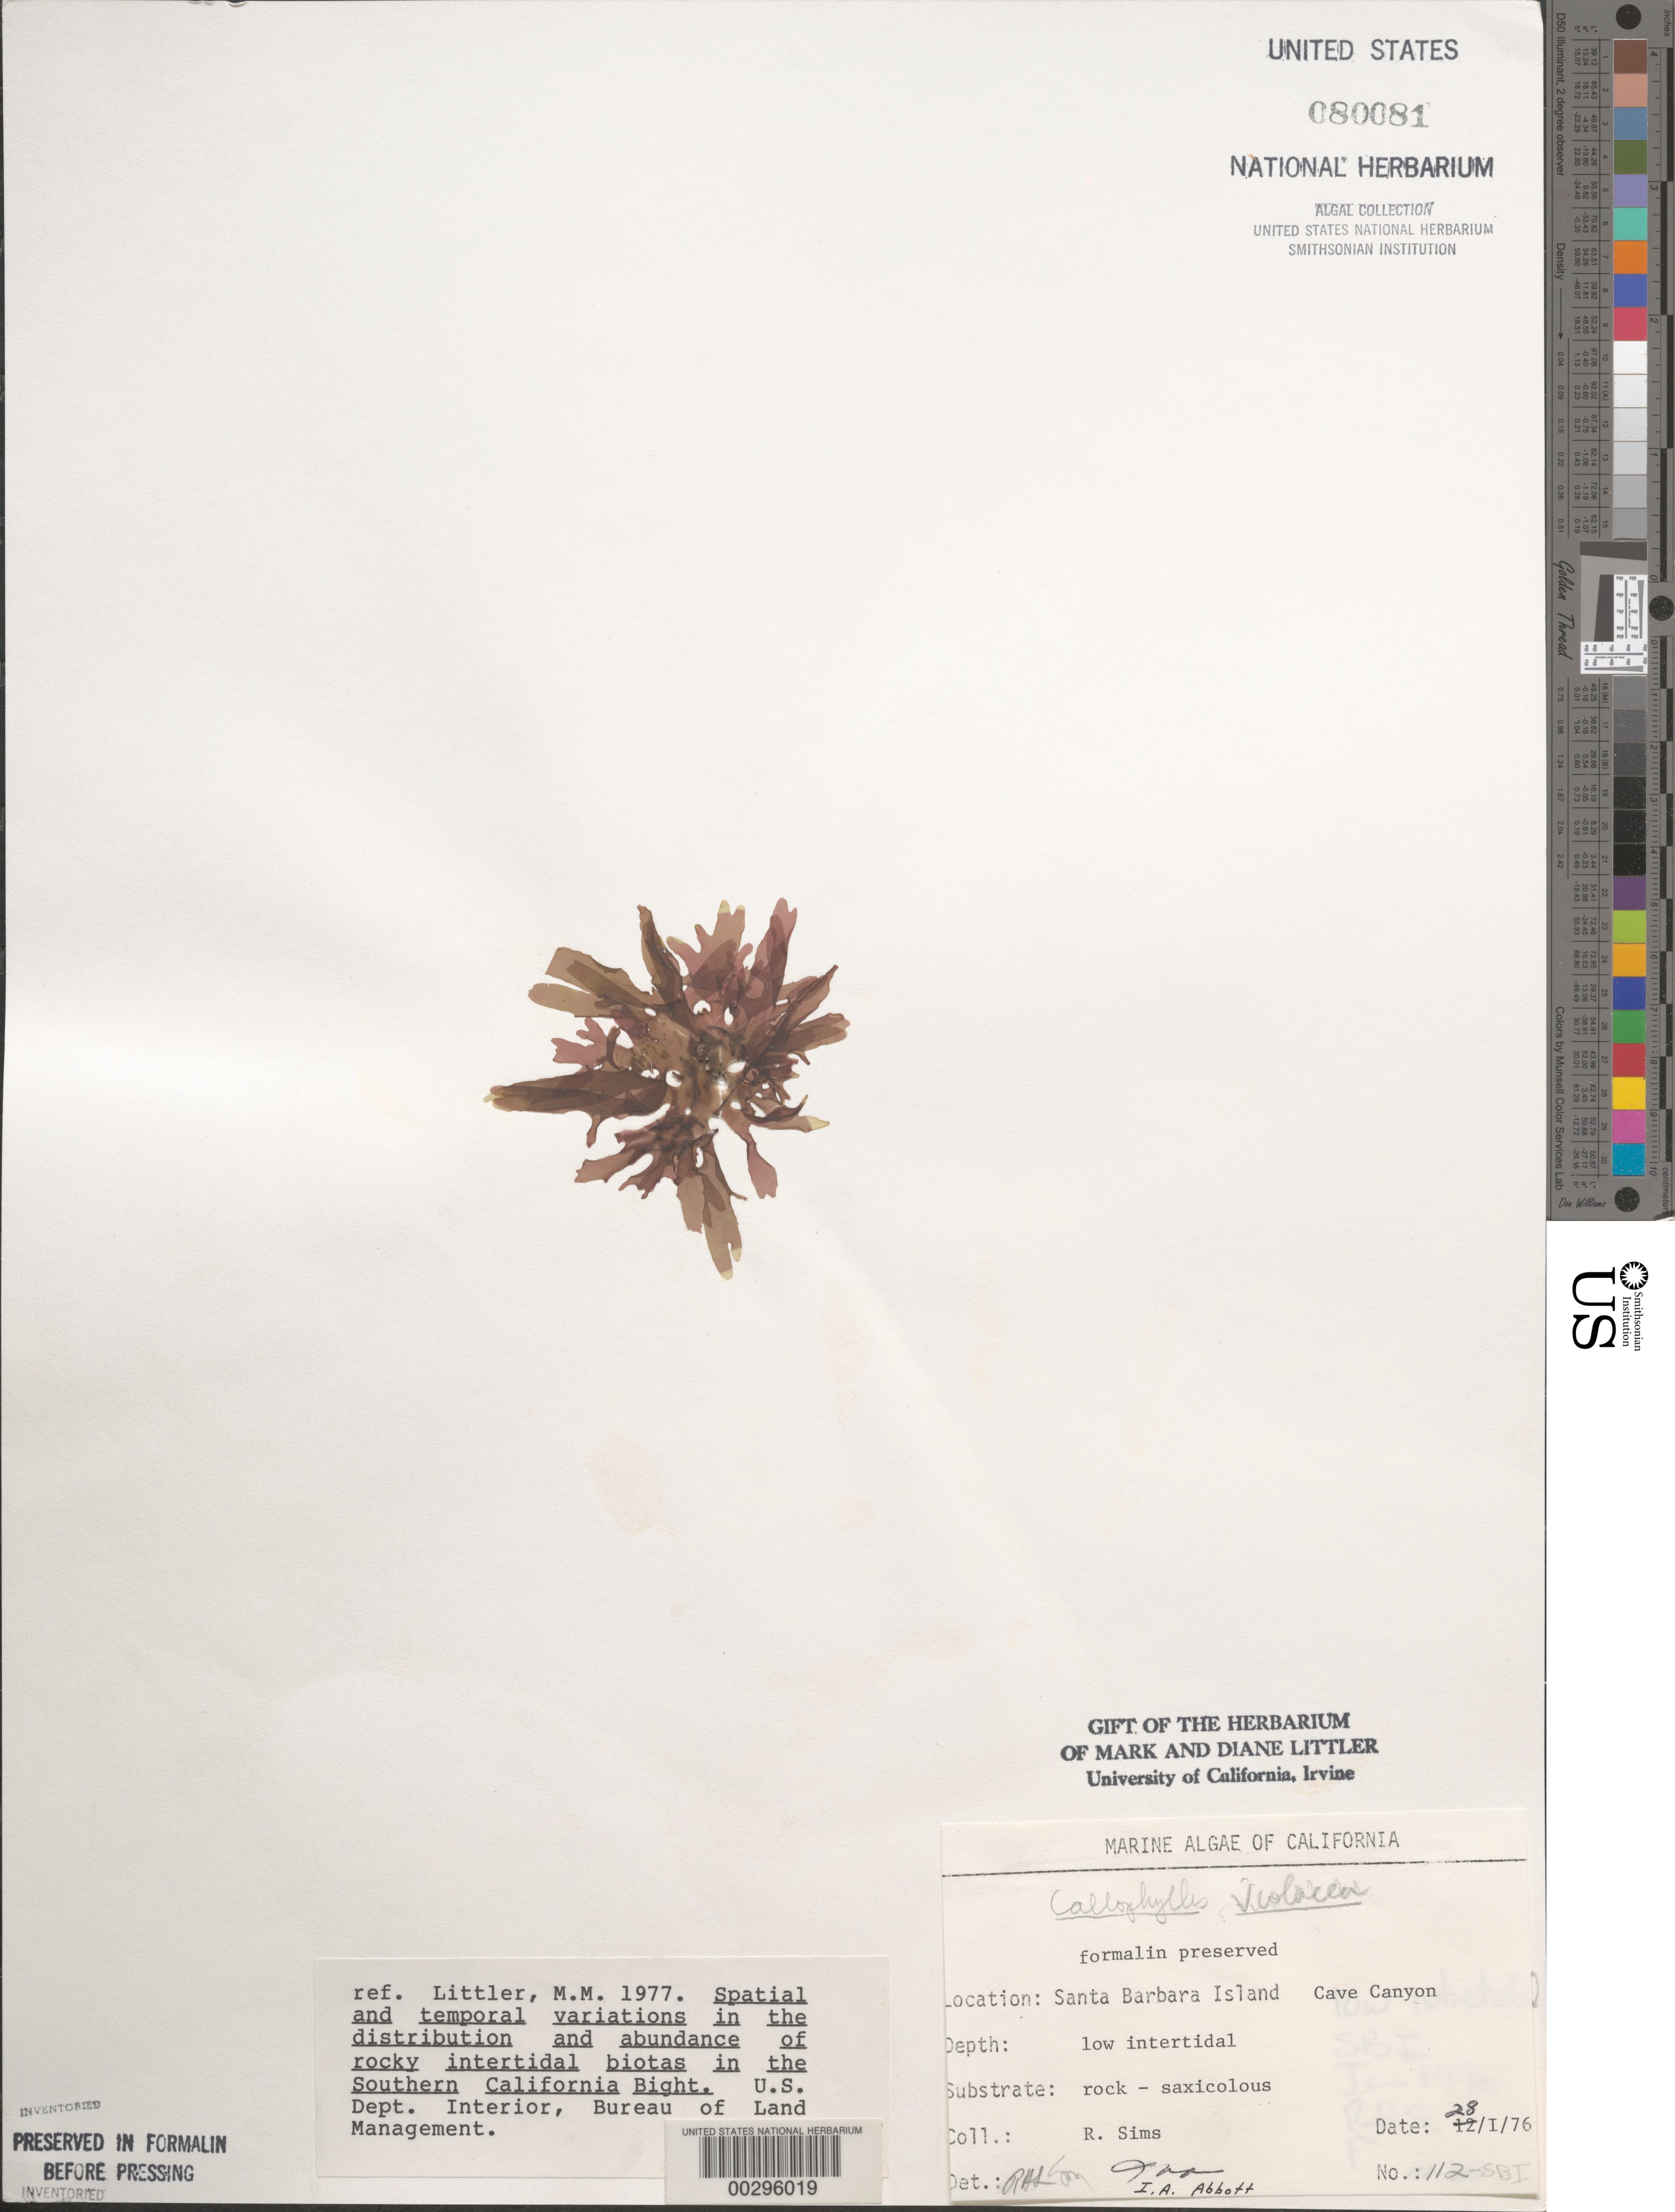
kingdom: Plantae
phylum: Rhodophyta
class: Florideophyceae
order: Gigartinales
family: Kallymeniaceae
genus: Callophyllis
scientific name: Callophyllis violacea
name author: J. Agardh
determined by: Abbott, I. A.; et al.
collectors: R. H. Sims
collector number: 112-SBI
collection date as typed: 28 Jan 1976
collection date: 1976-01-28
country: United States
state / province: California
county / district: Santa Barbara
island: Santa Barbara Island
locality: Cave Canyon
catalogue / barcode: US 80081